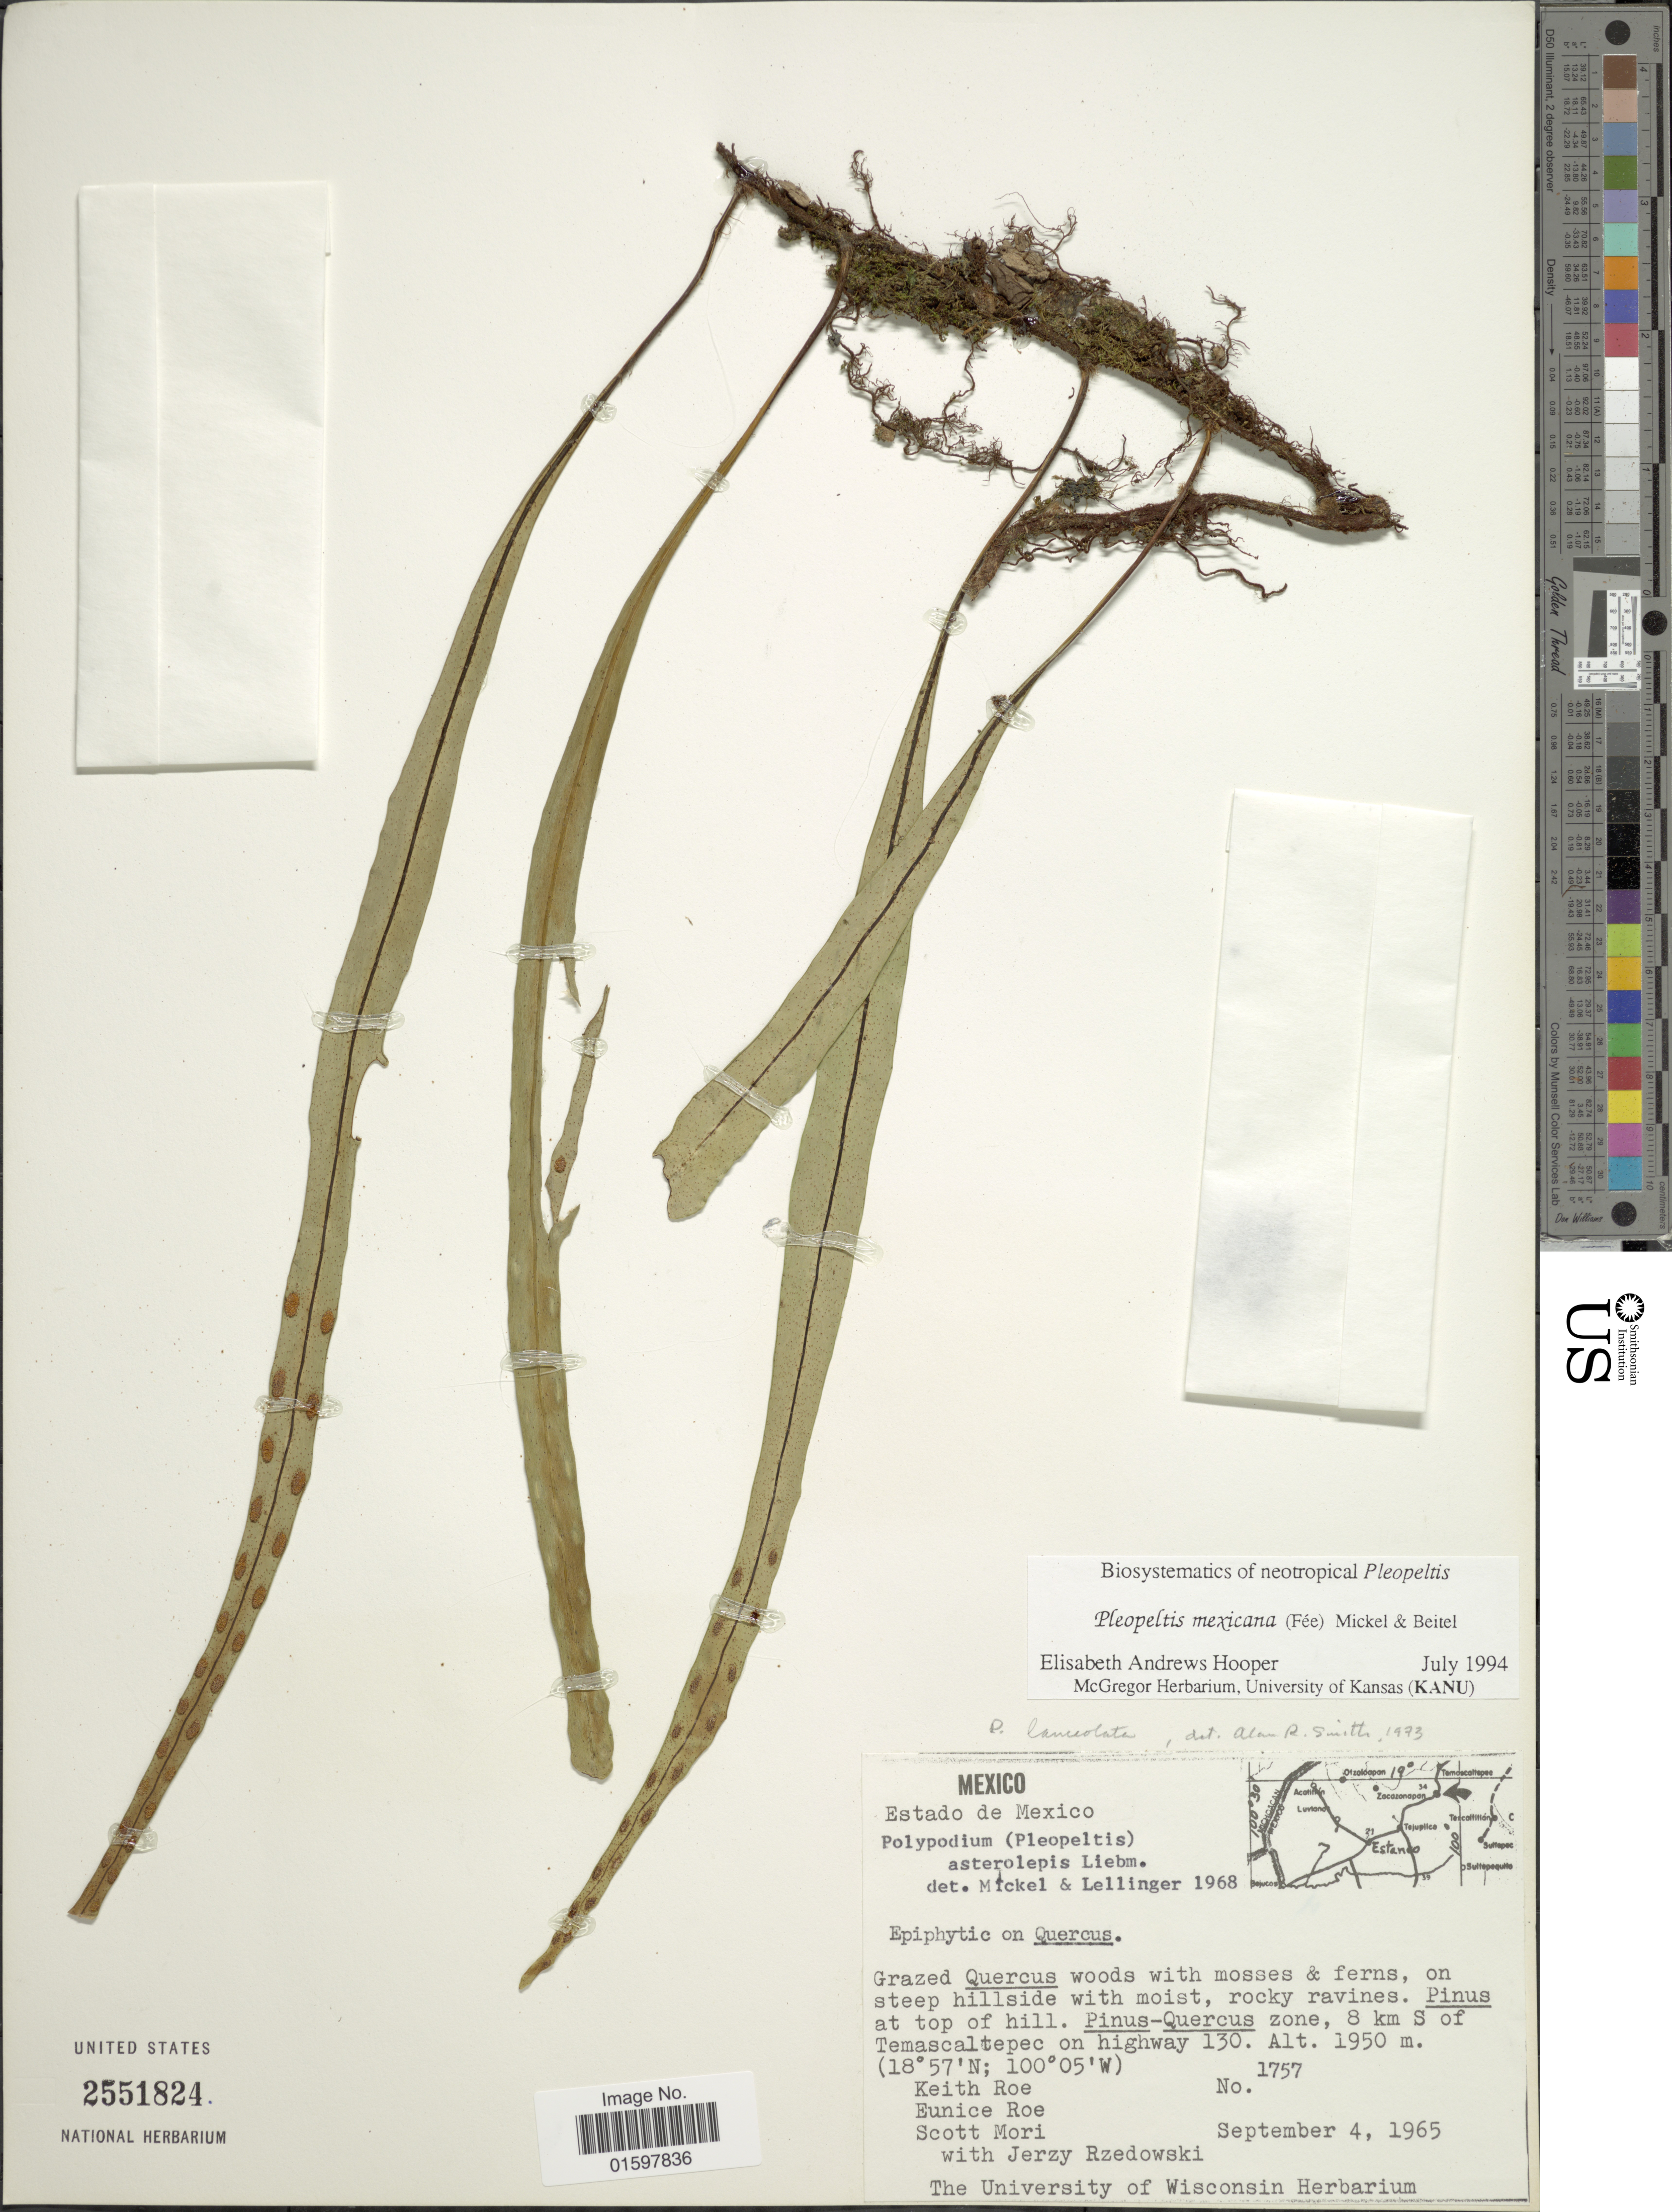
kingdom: Plantae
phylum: Tracheophyta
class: Polypodiopsida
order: Polypodiales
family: Polypodiaceae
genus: Pleopeltis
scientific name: Pleopeltis mexicana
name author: (Fée) Mickel & Beitel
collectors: K. E. Roe, E. Roe, S. Mori & J. Rzedowski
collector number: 1757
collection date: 1965-09-04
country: Mexico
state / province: México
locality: Estado de Mexico, Pinus-Quercus zone, 8 km S of Temascaltepec on highway 130.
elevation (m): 1950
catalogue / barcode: US 2551824